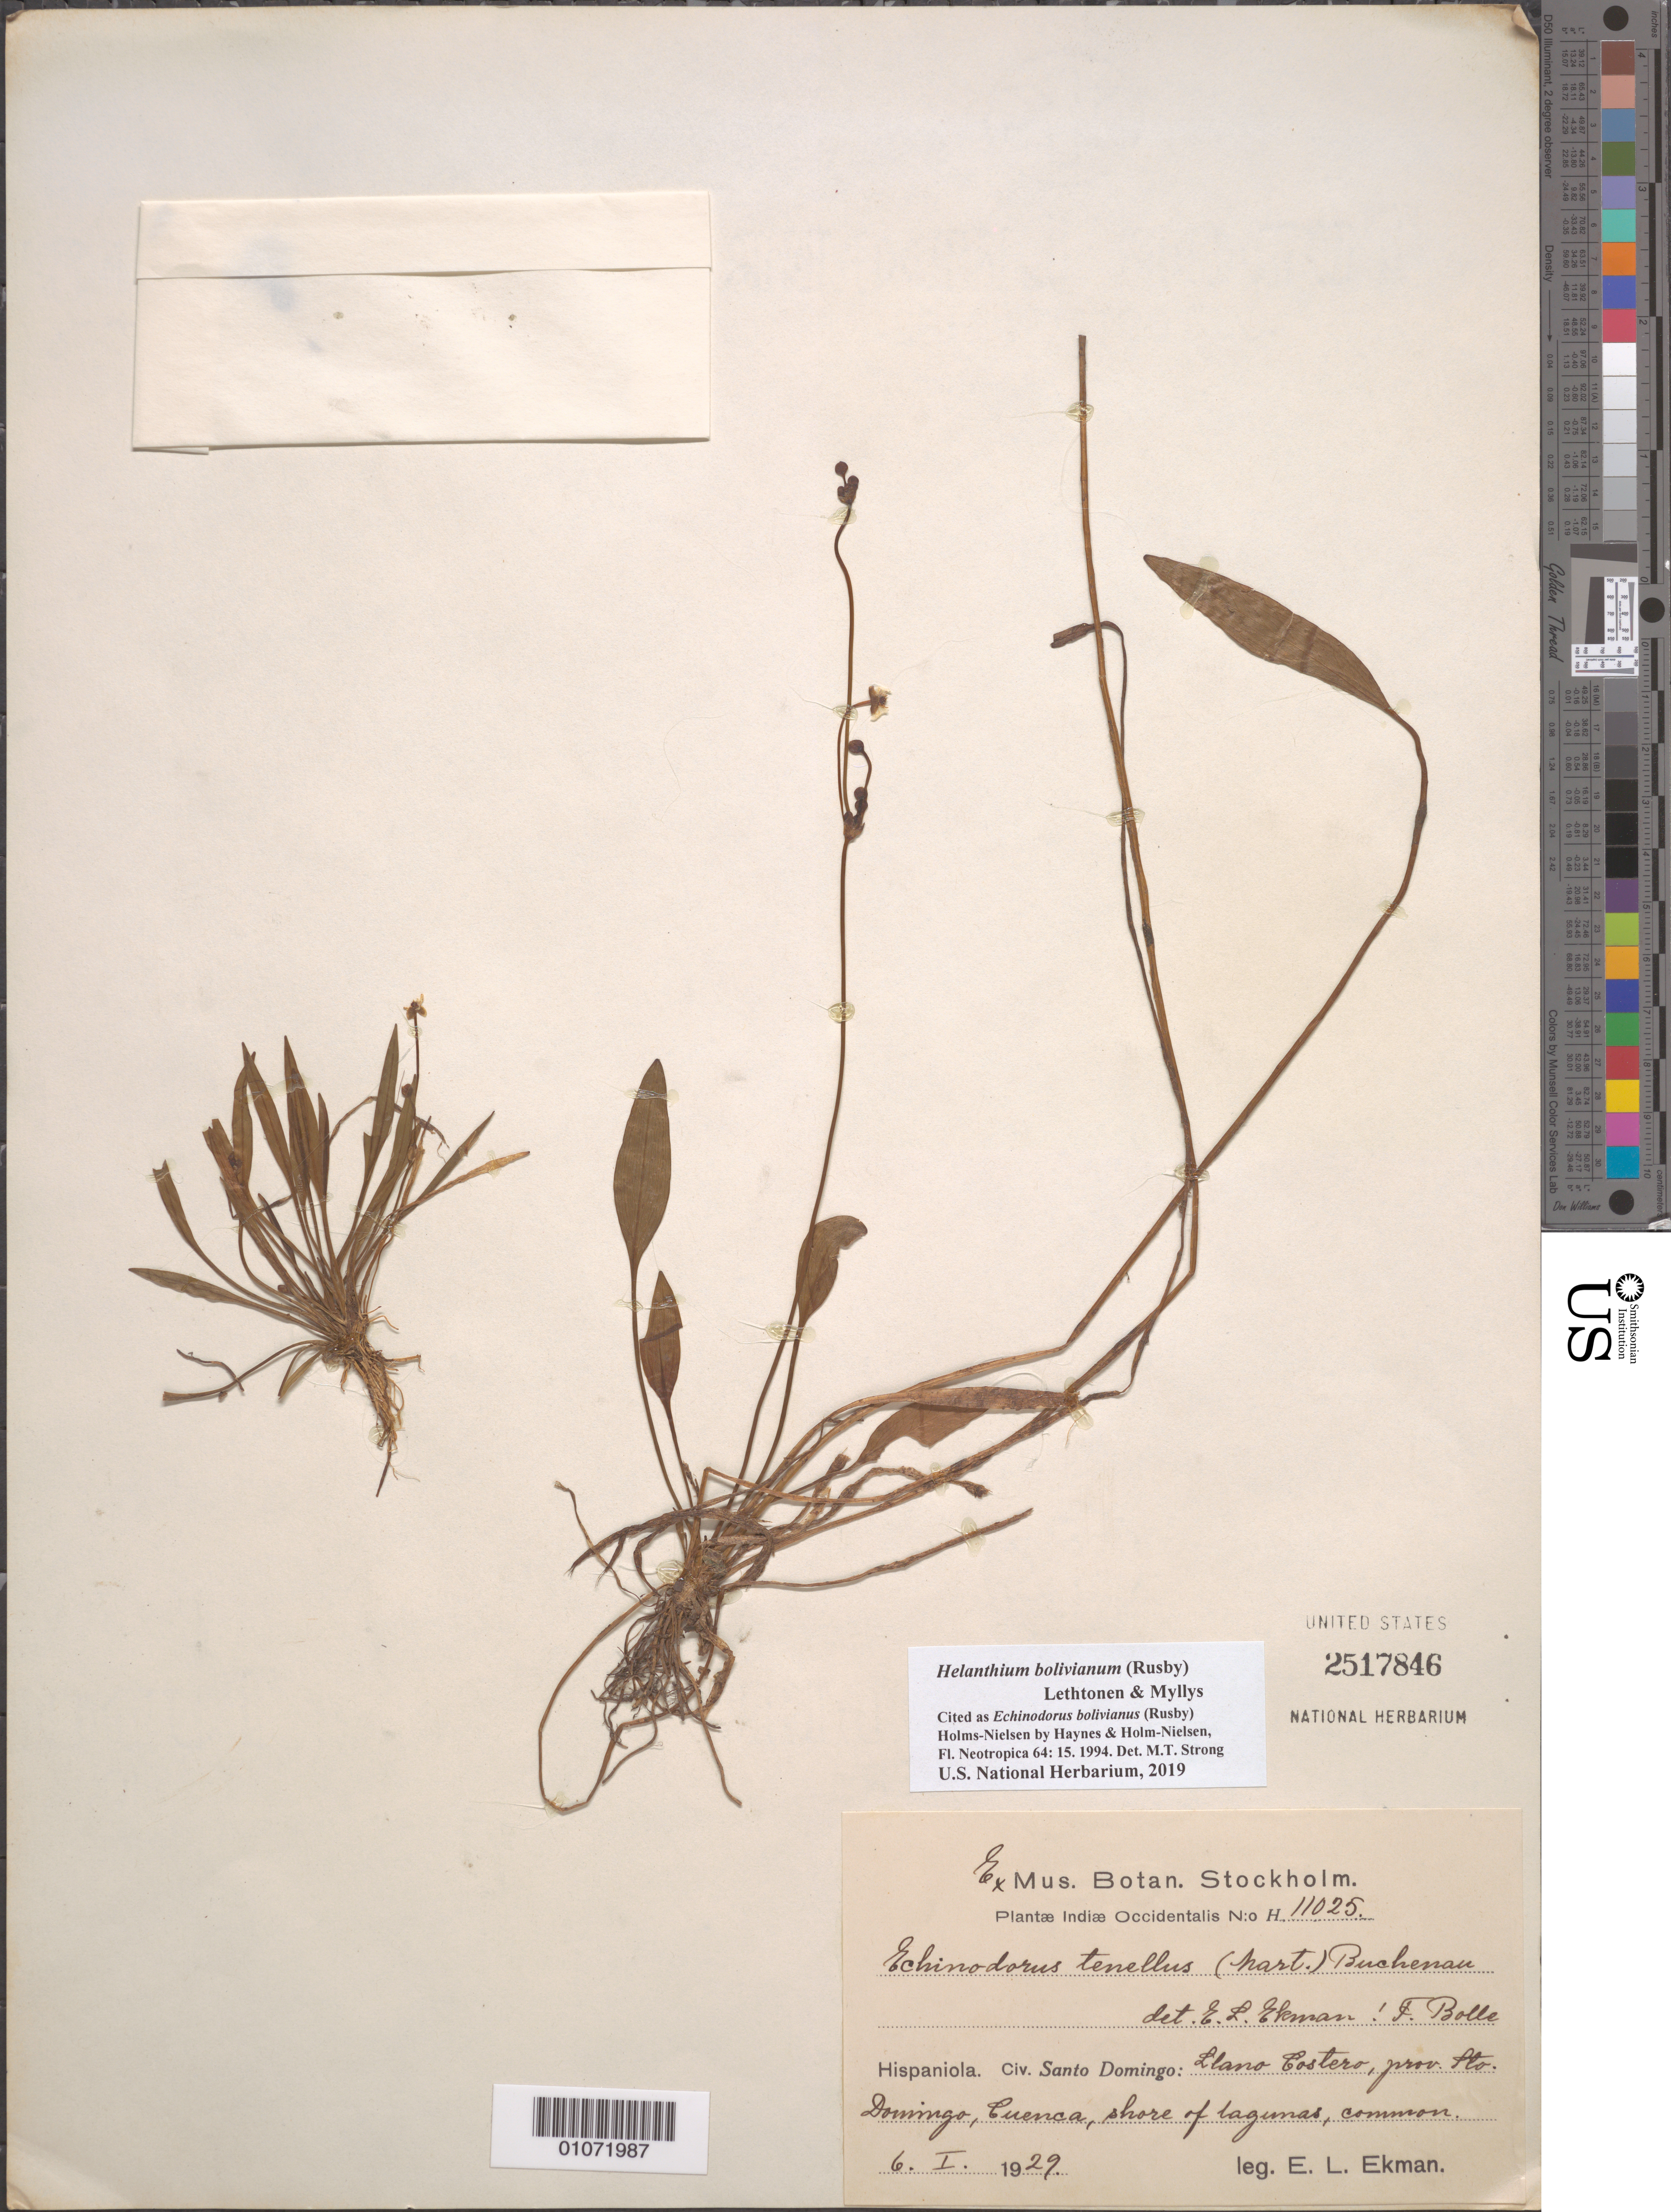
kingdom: Plantae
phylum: Tracheophyta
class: Liliopsida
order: Alismatales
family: Alismataceae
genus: Helanthium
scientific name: Helanthium bolivianum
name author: (Rusby) Lehtonen & Myllys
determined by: Strong, Mark T., (BOT), Smithsonian Institution - National Museum of Natural History (UNITED STATES)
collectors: E. L. Ekman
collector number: H 11025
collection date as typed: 06 Jan 1929 or 01 Jun 1929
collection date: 1929-01-06 or 1929-06-01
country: Dominican Republic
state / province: Santo Domingo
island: Hispaniola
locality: Lano Castero, prov. Sto. Domingo, guenca, share of laguemas, common.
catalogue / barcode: US 2517846